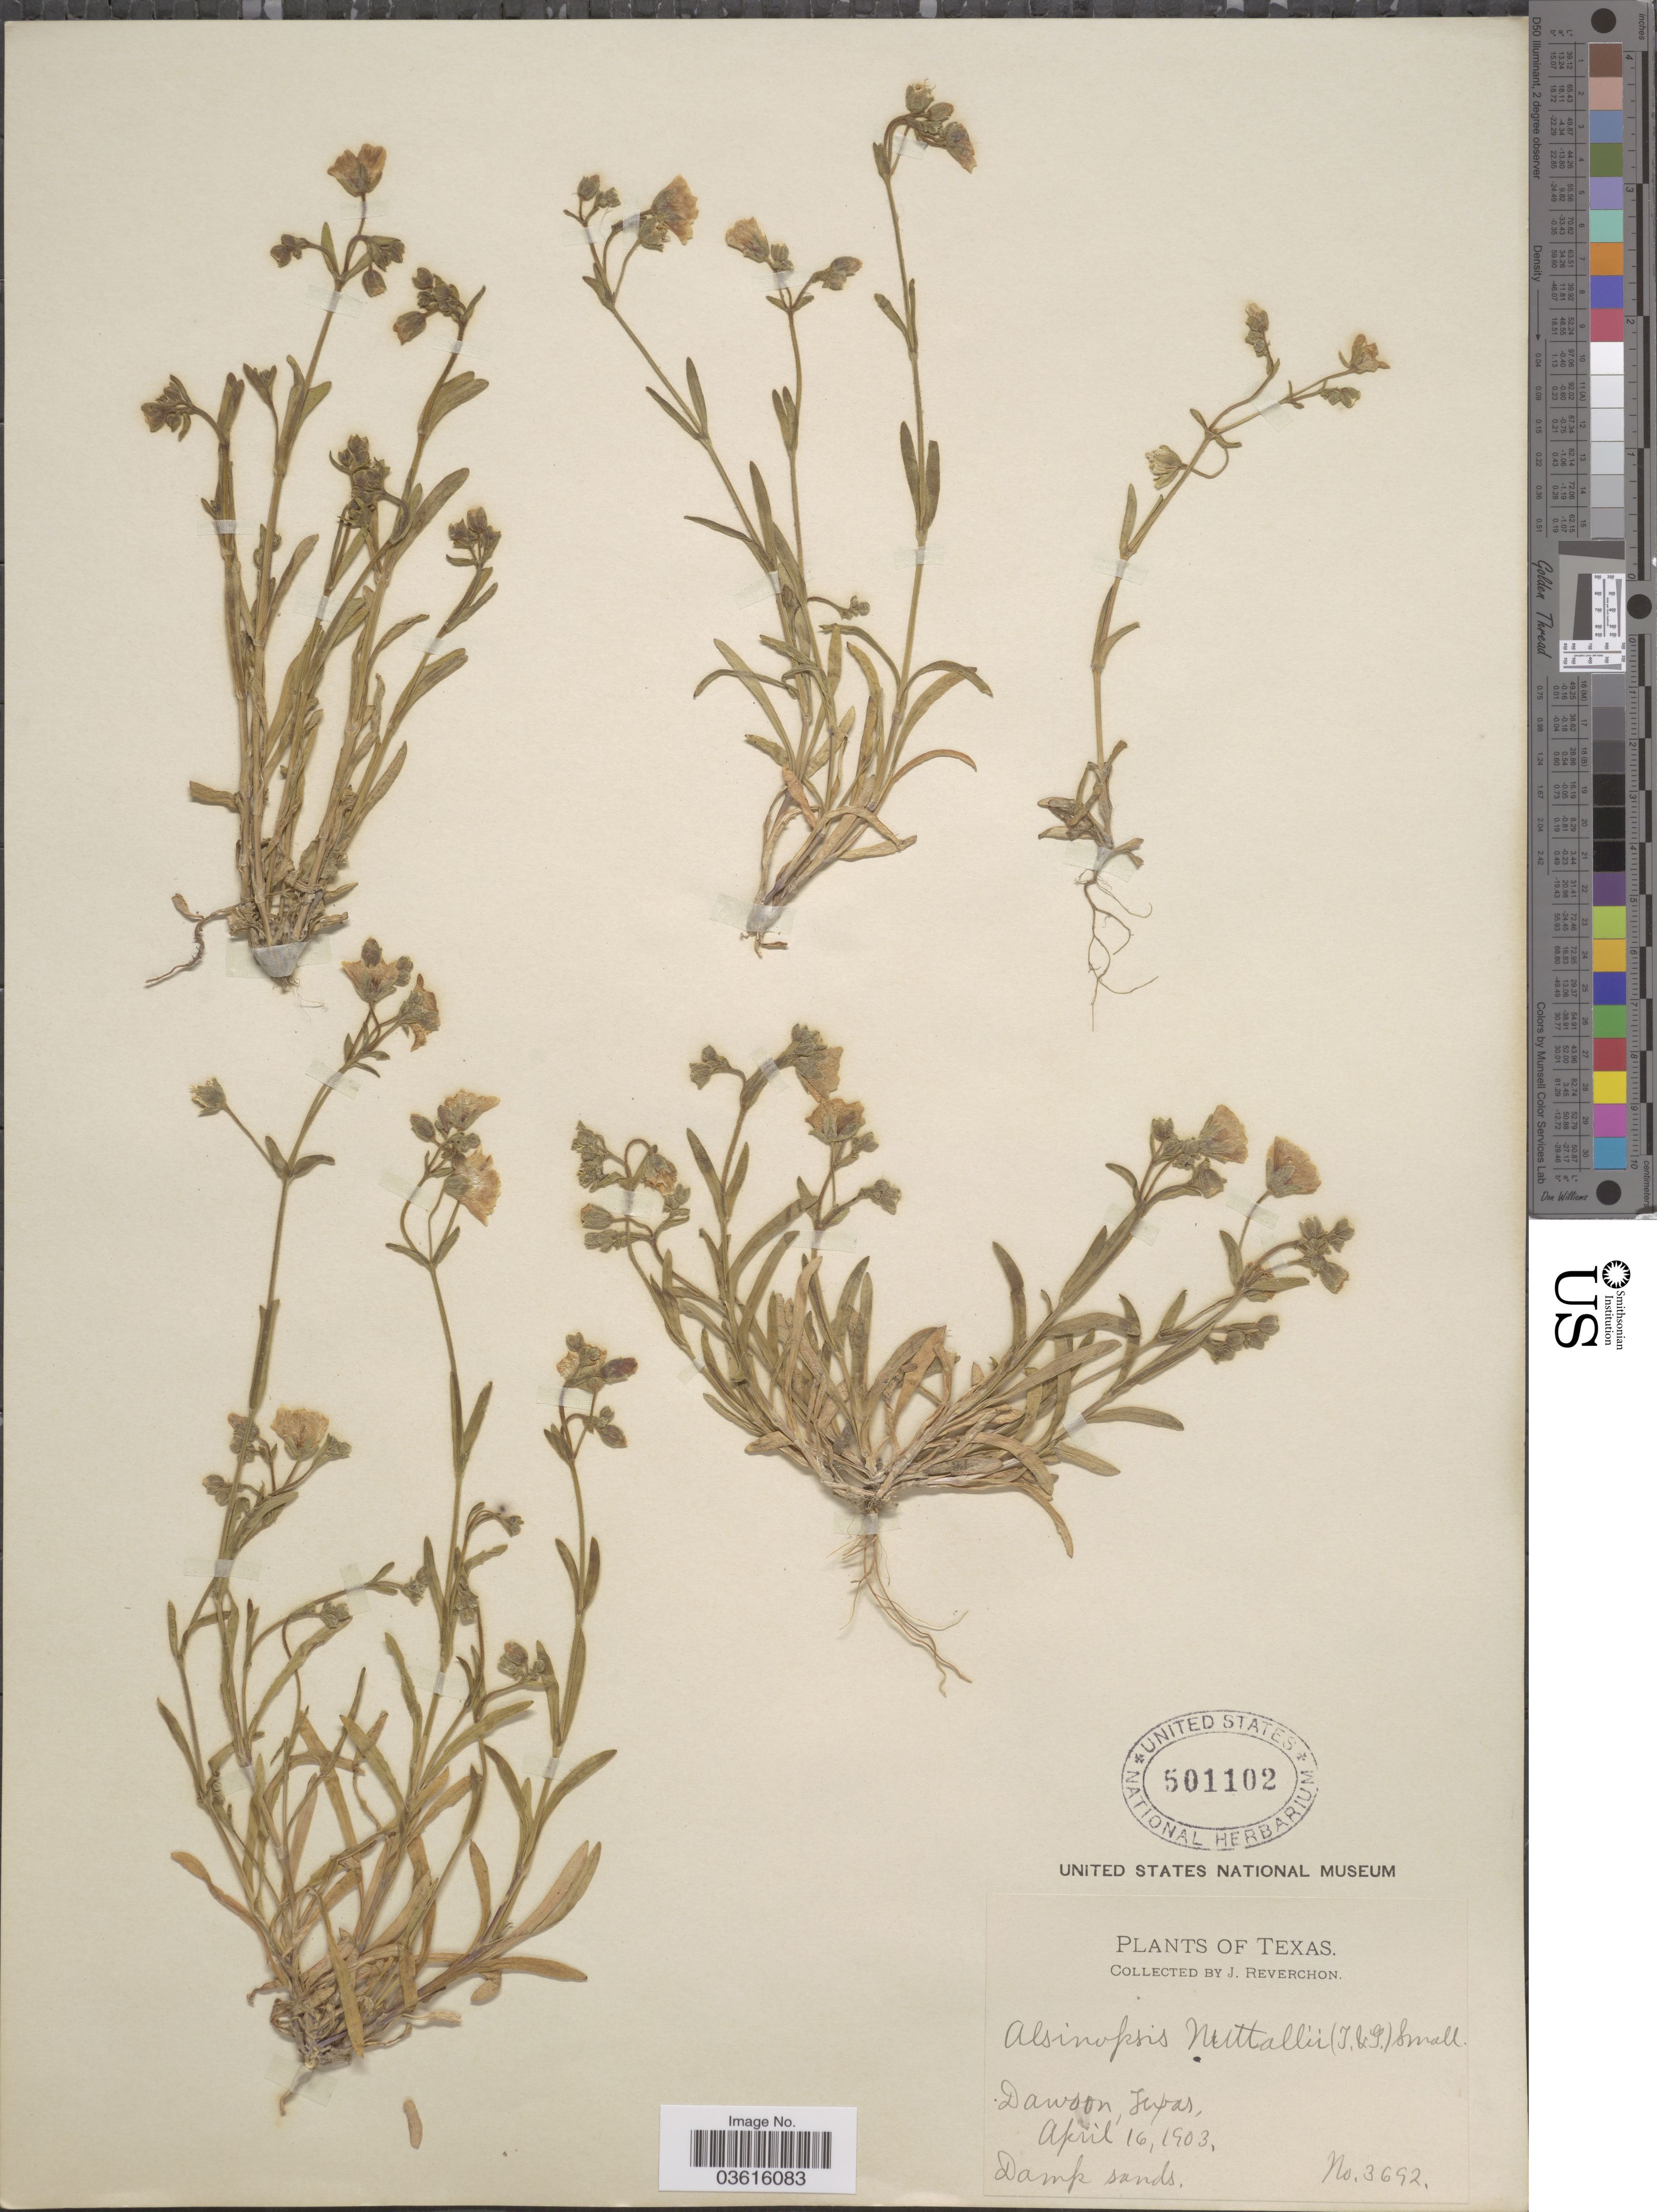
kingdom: Plantae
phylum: Tracheophyta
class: Magnoliopsida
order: Caryophyllales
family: Caryophyllaceae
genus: Minuartia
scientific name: Minuartia drummondii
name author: (Shinners) McNeill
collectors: J. Reverchon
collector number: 3692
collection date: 1903-04-16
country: United States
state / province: Texas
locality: Dawson.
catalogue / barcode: US 501102